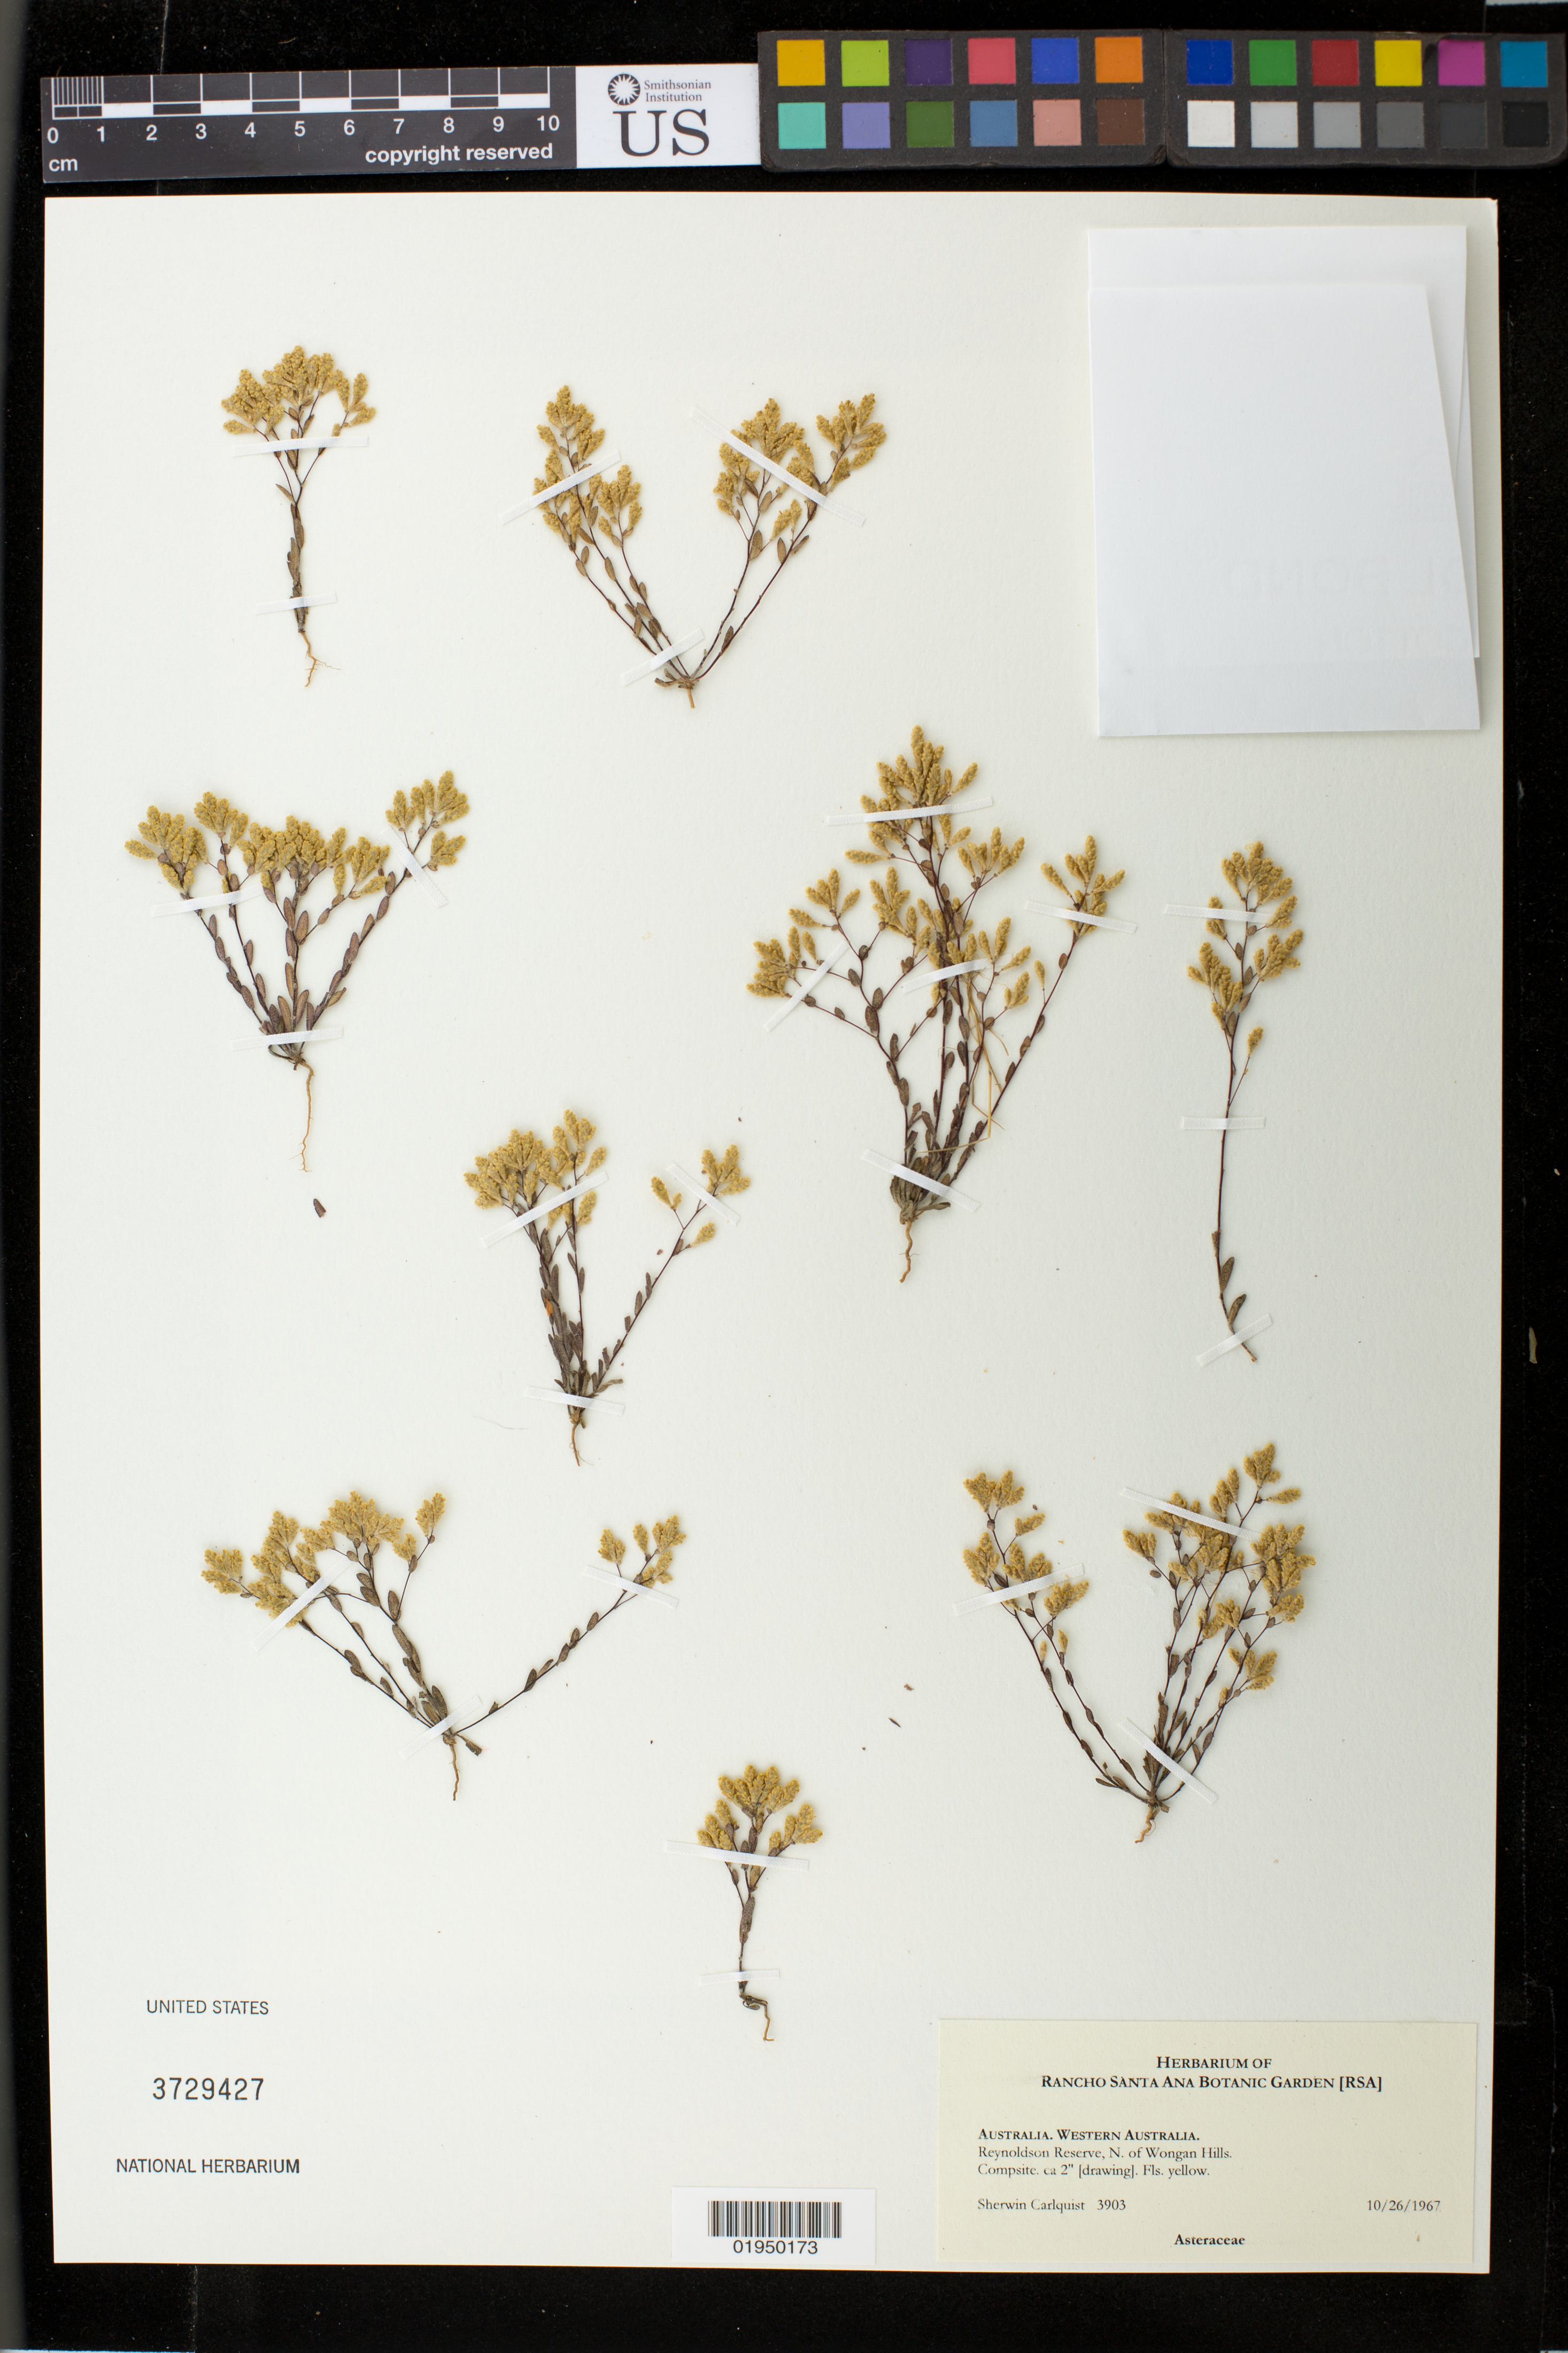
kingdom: Plantae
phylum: Tracheophyta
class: Magnoliopsida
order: Asterales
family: Asteraceae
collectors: S. Carlquist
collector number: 3903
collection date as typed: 10/26/1967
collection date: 1967-10-26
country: Australia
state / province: Western Australia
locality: Reynoldson Reserve, N. of Wongan Hills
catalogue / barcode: US 3729427